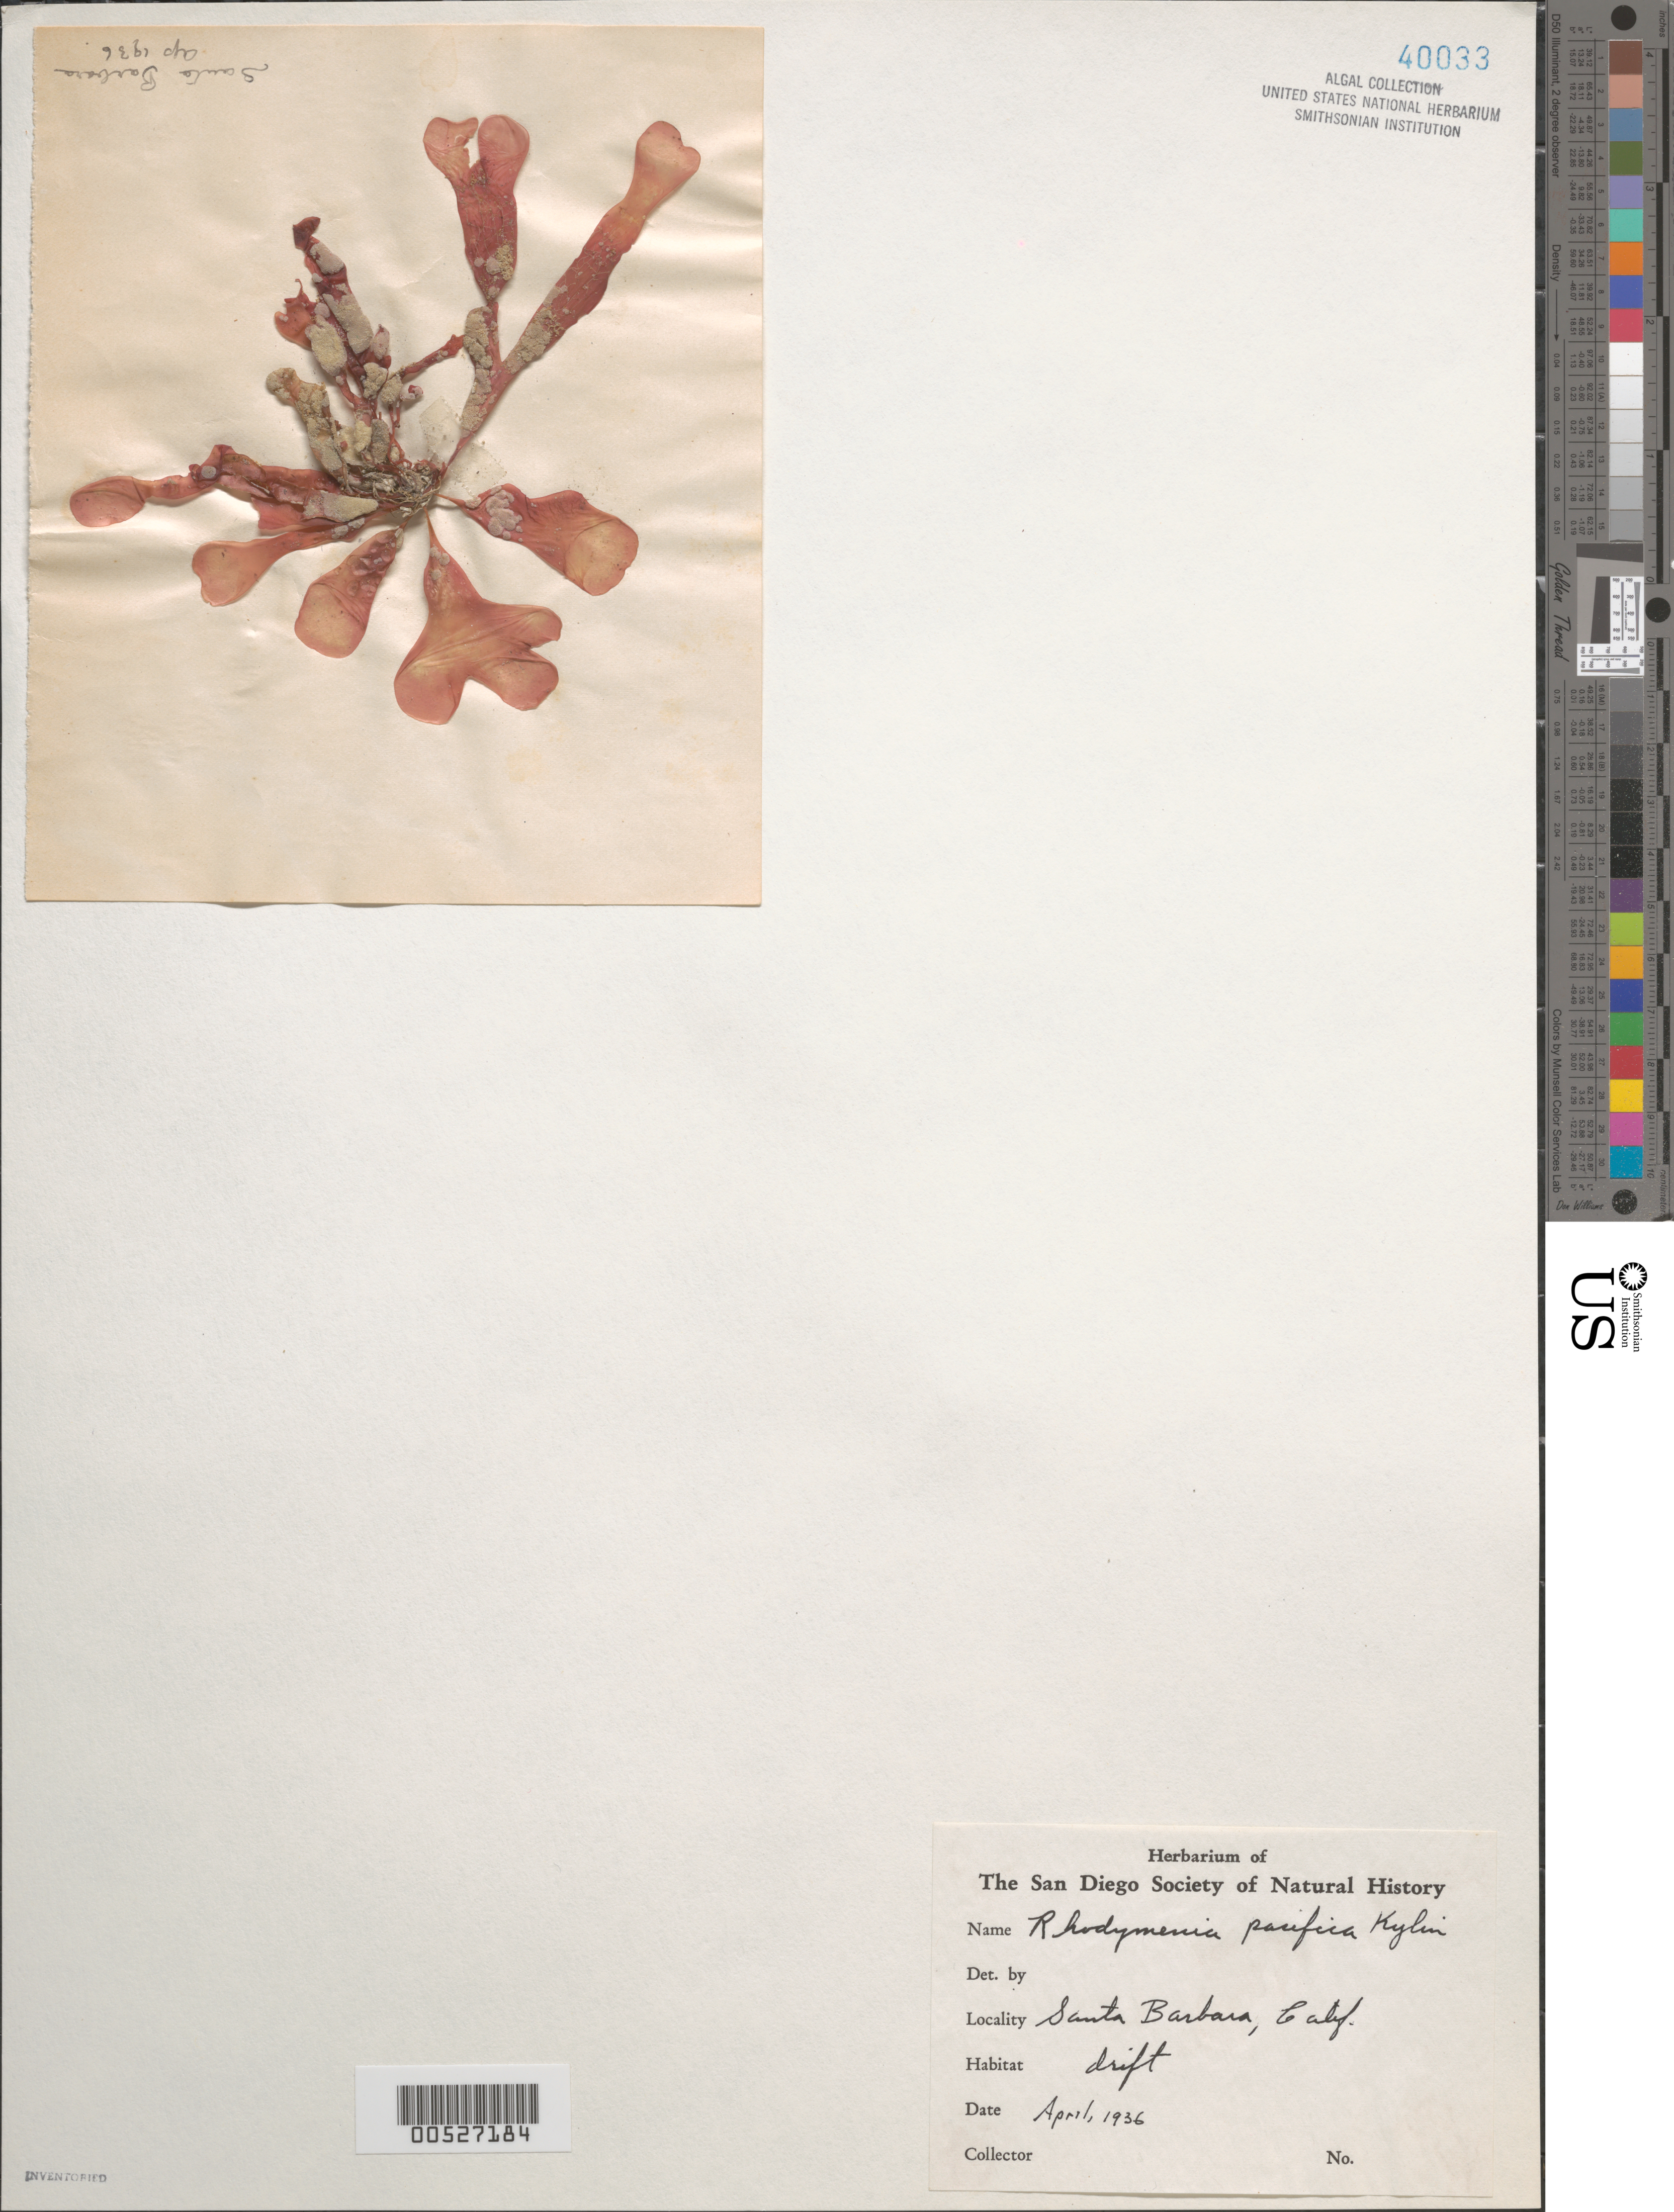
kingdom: Plantae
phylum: Rhodophyta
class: Florideophyceae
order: Rhodymeniales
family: Rhodymeniaceae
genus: Rhodymenia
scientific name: Rhodymenia pacifica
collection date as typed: Apr 1936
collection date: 1936-04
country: United States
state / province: California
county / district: Santa Barbara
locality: Santa Barbara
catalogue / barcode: US 40033